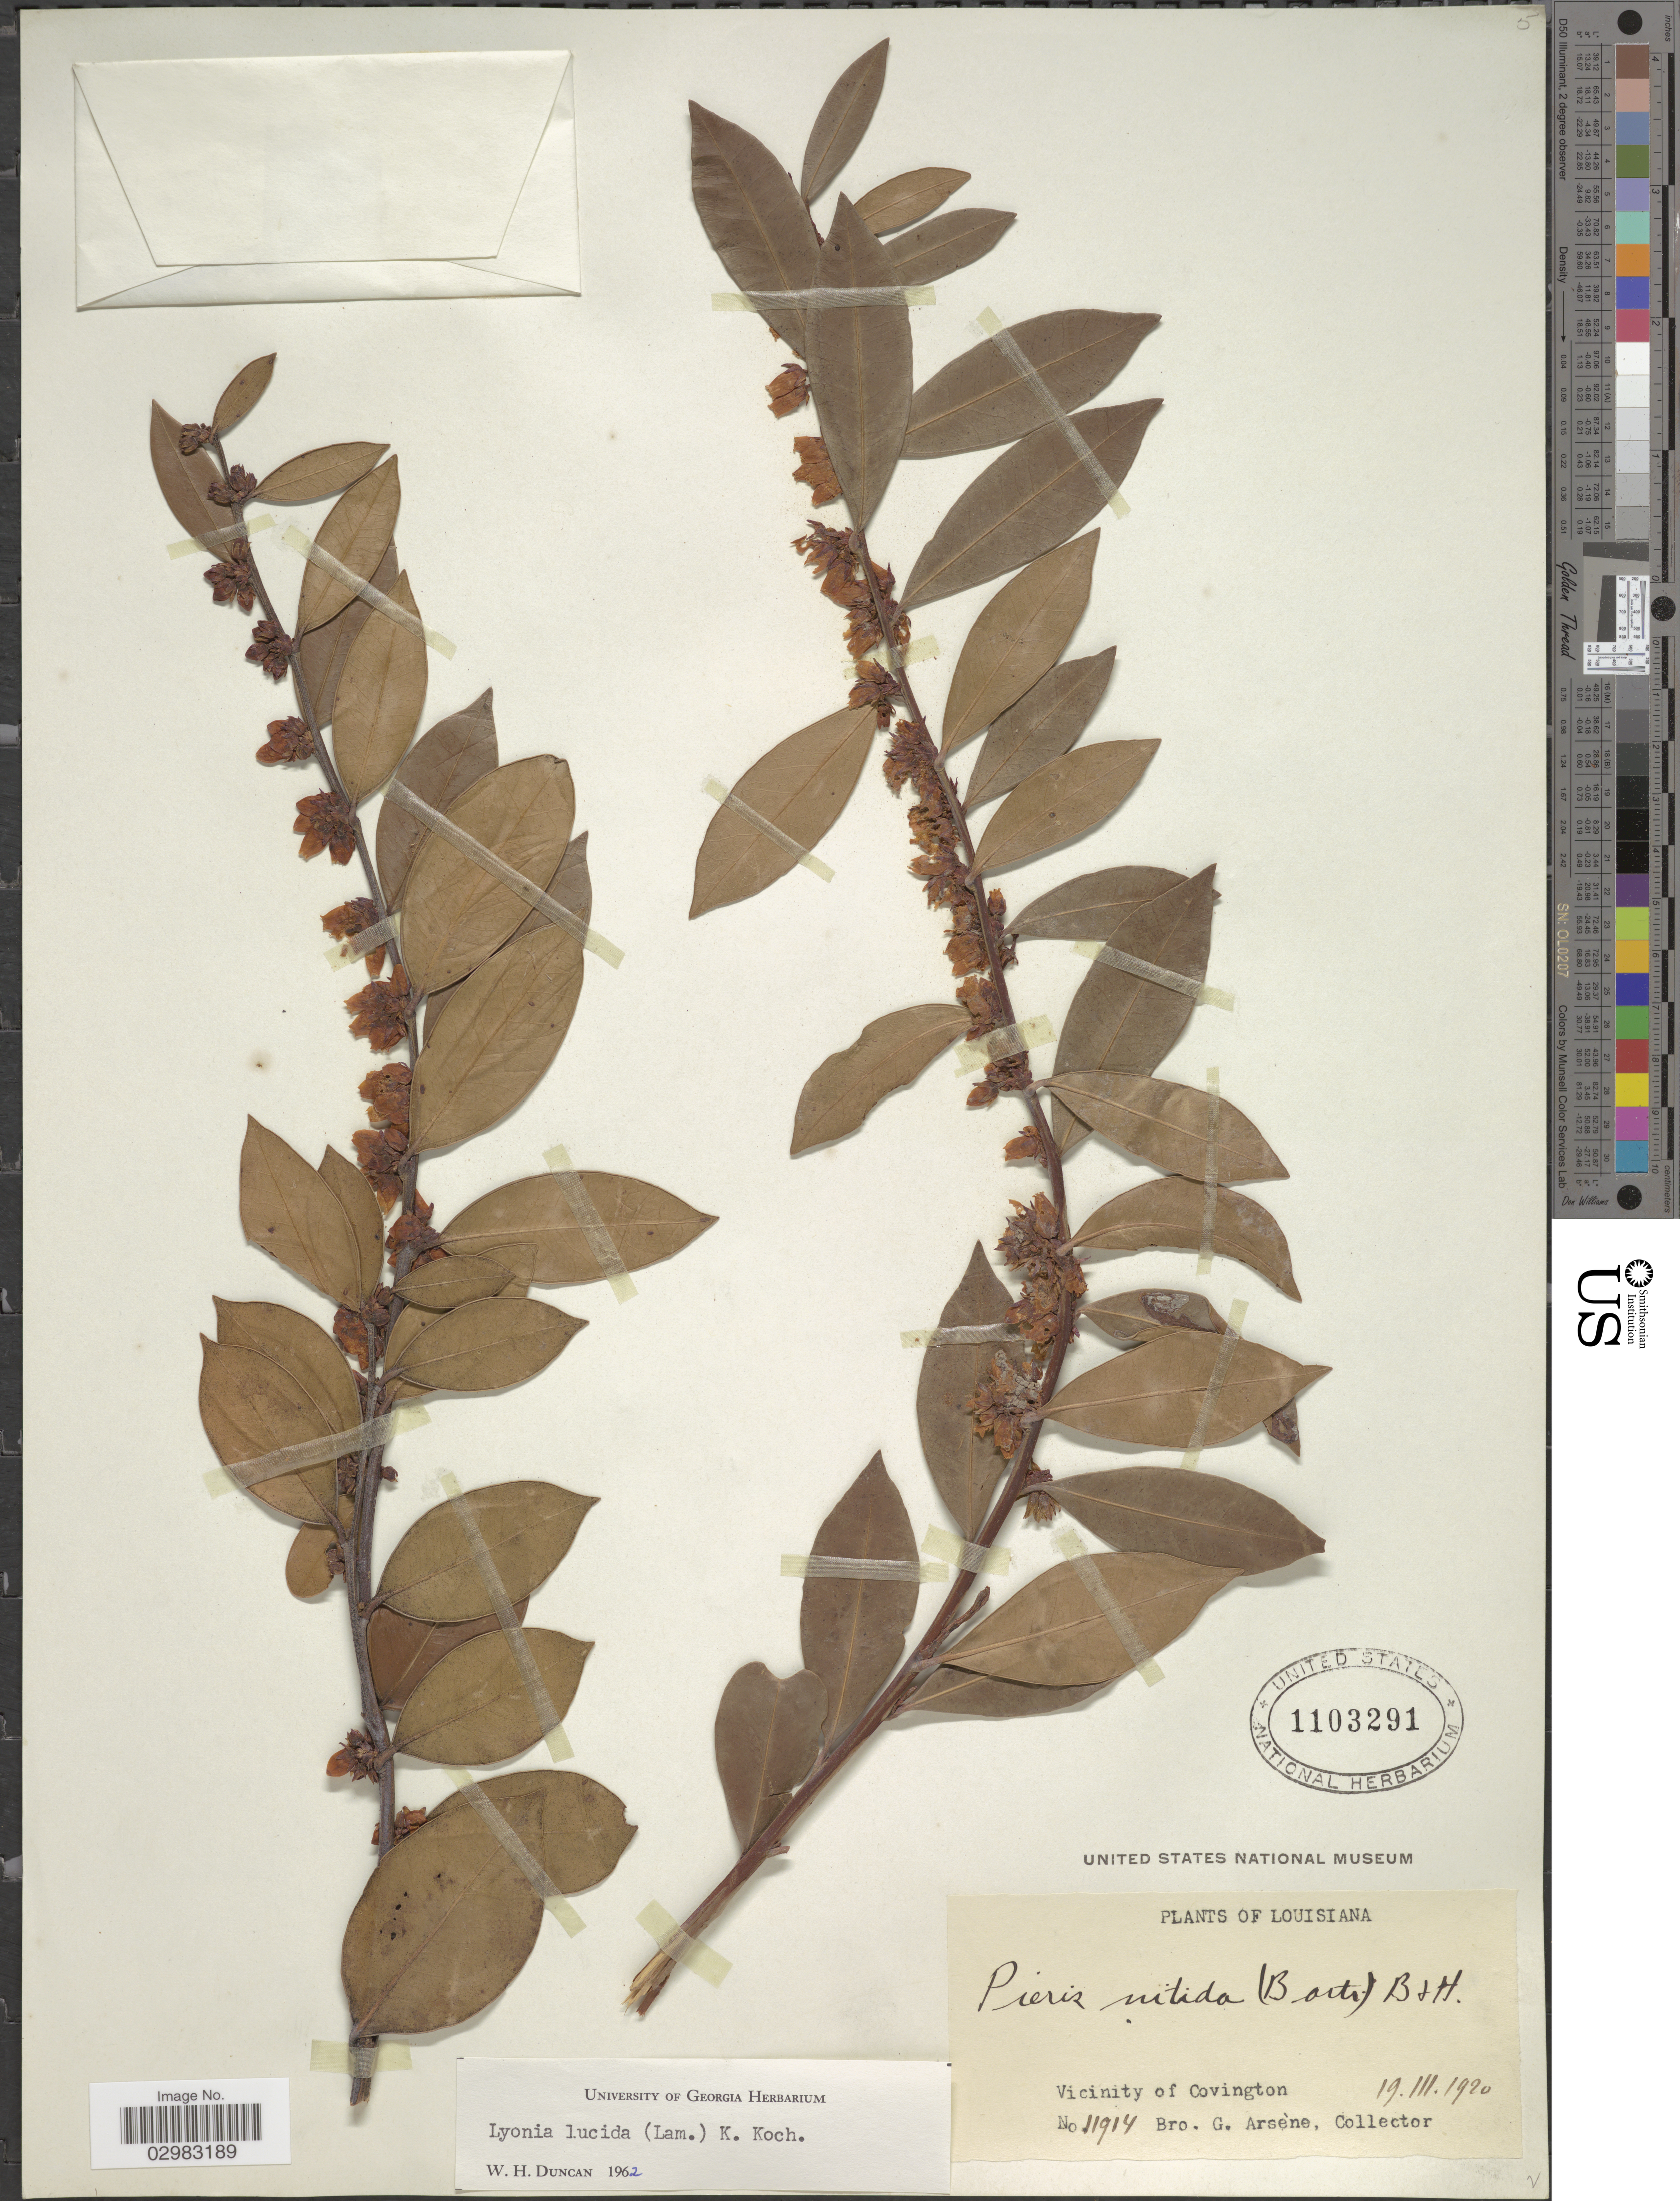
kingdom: Plantae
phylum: Tracheophyta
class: Magnoliopsida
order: Ericales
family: Ericaceae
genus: Lyonia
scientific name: Lyonia lucida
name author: K. Koch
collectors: Bro. G. Arsène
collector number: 11914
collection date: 1920-03-19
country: United States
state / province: Louisiana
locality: Vicinity of Covington.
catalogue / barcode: US 1103291